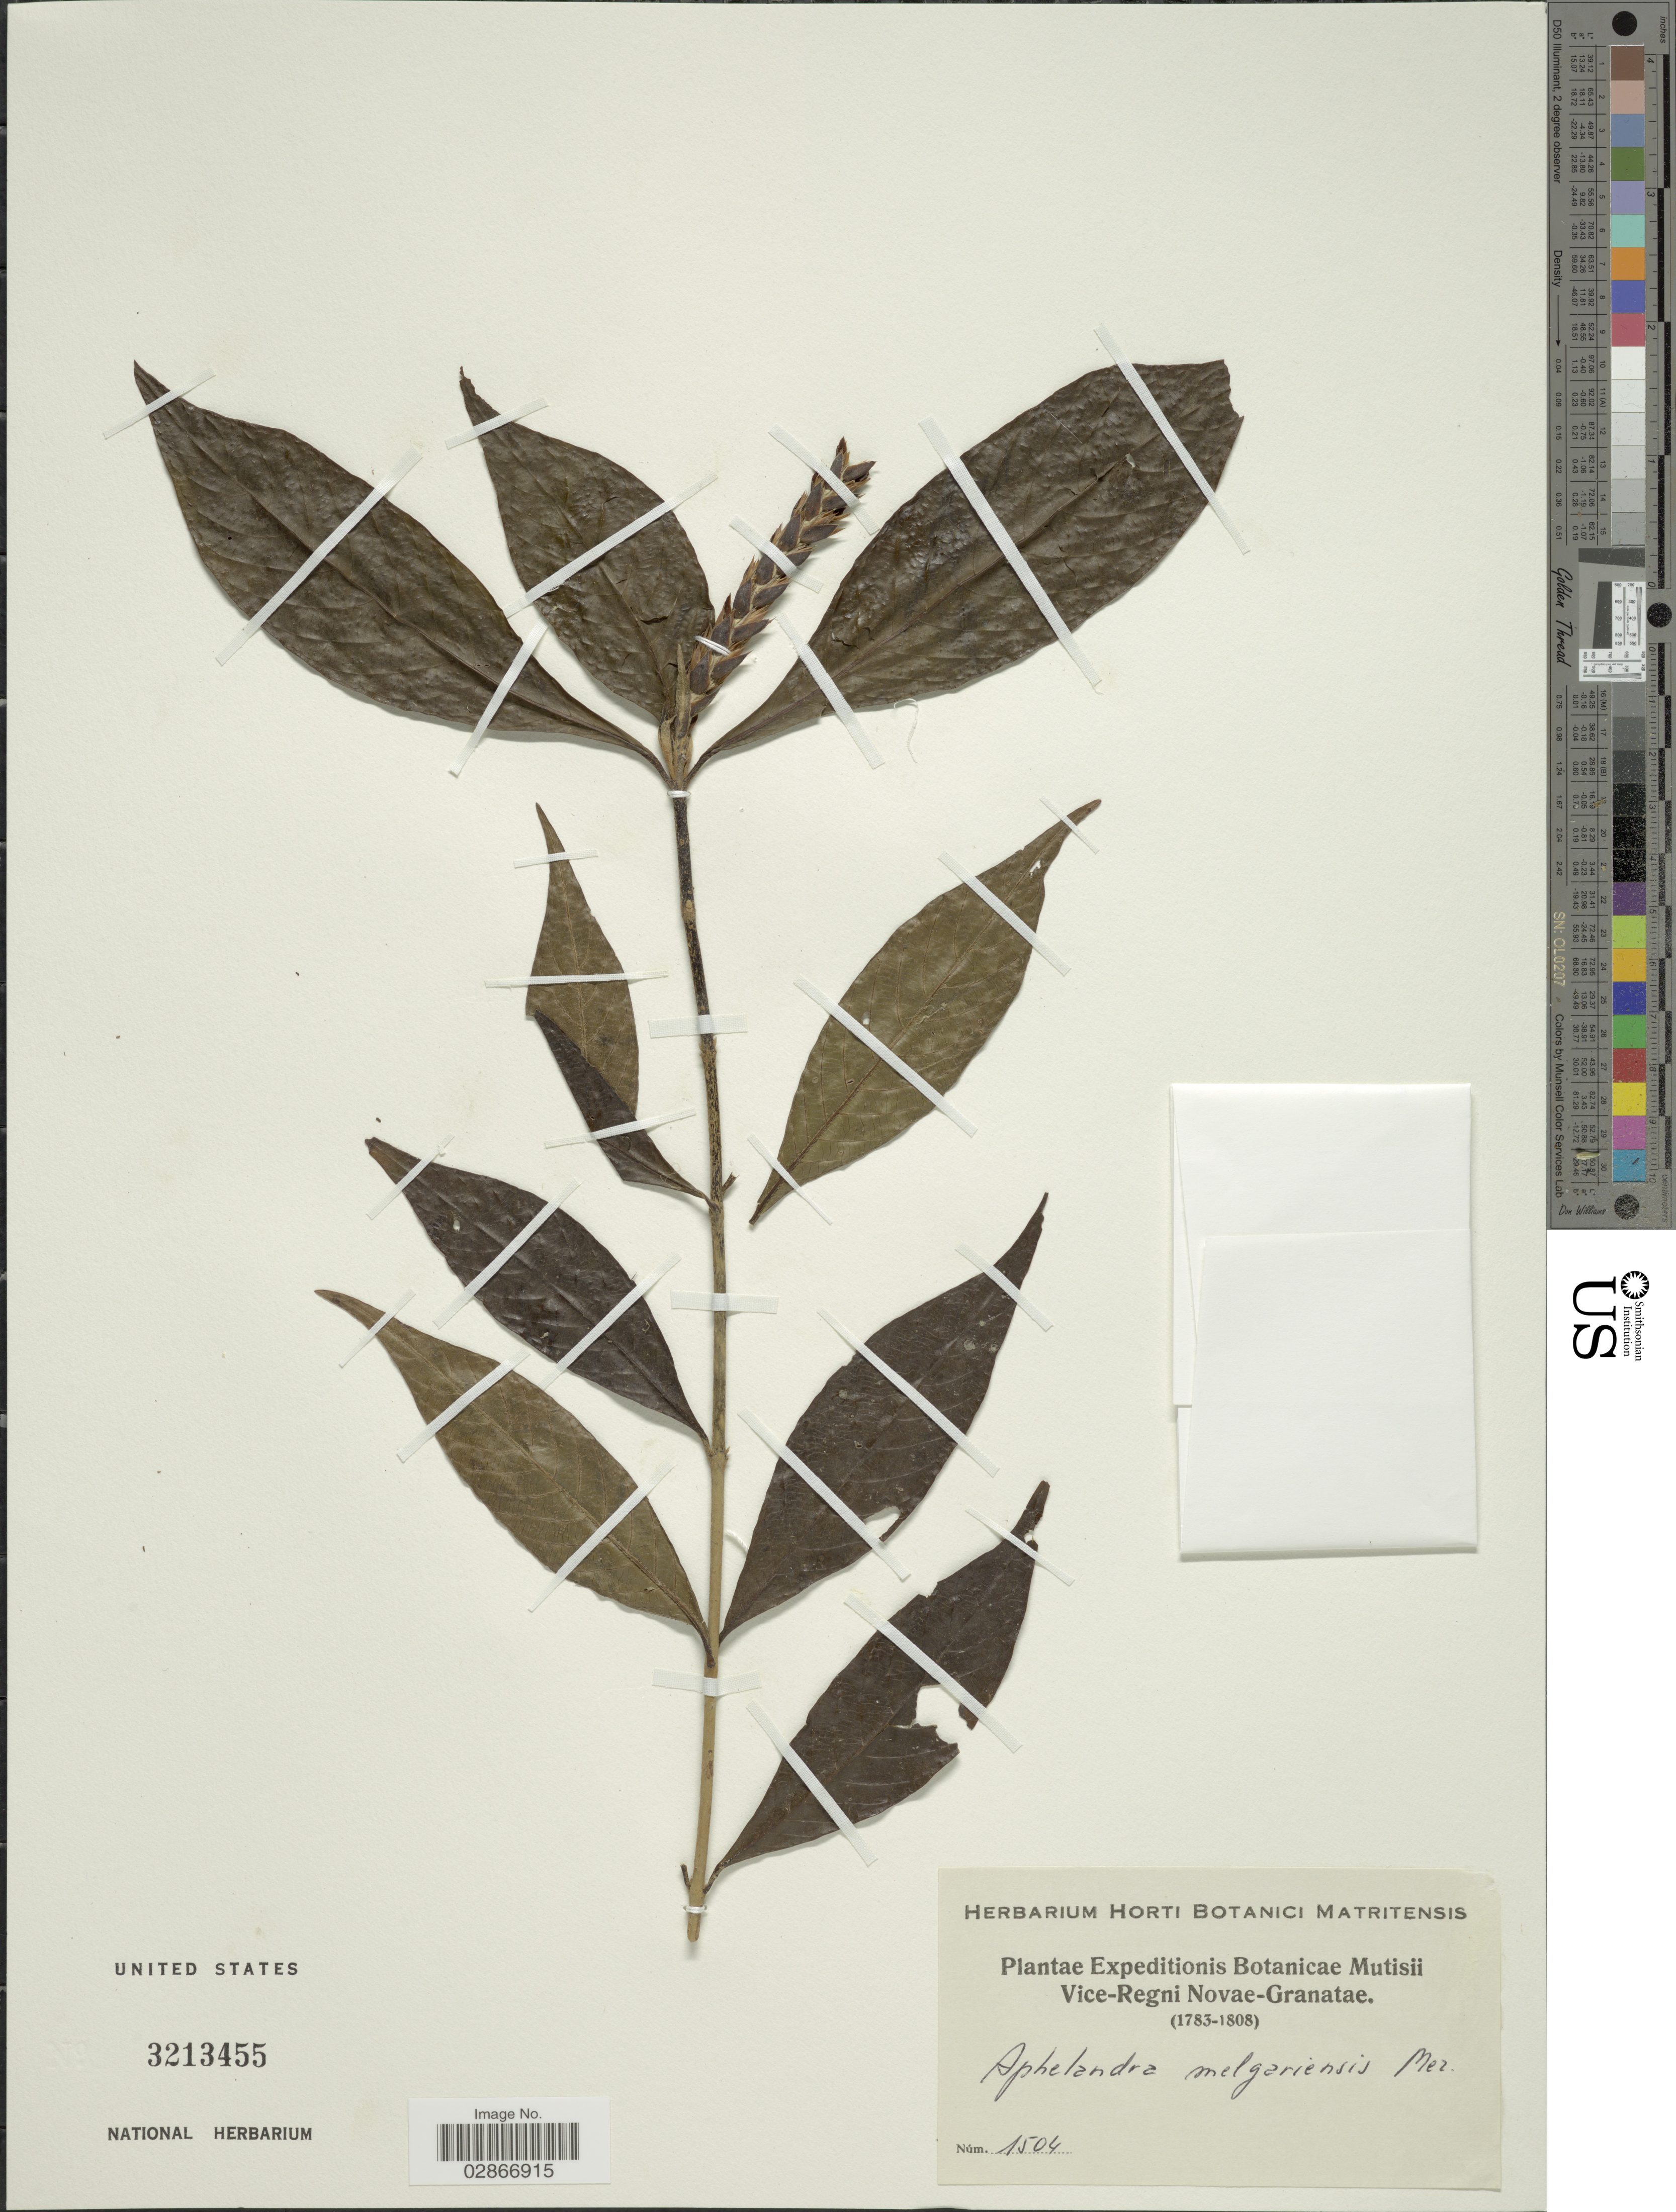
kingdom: Plantae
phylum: Tracheophyta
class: Magnoliopsida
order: Lamiales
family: Acanthaceae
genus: Aphelandra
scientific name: Aphelandra glabrata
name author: Willd. ex Nees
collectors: ex herb. Horti Botanici Matritensis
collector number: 1504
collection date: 1783/1808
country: Colombia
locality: Vice-Regni Novae-Granatae.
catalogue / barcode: US 3213455